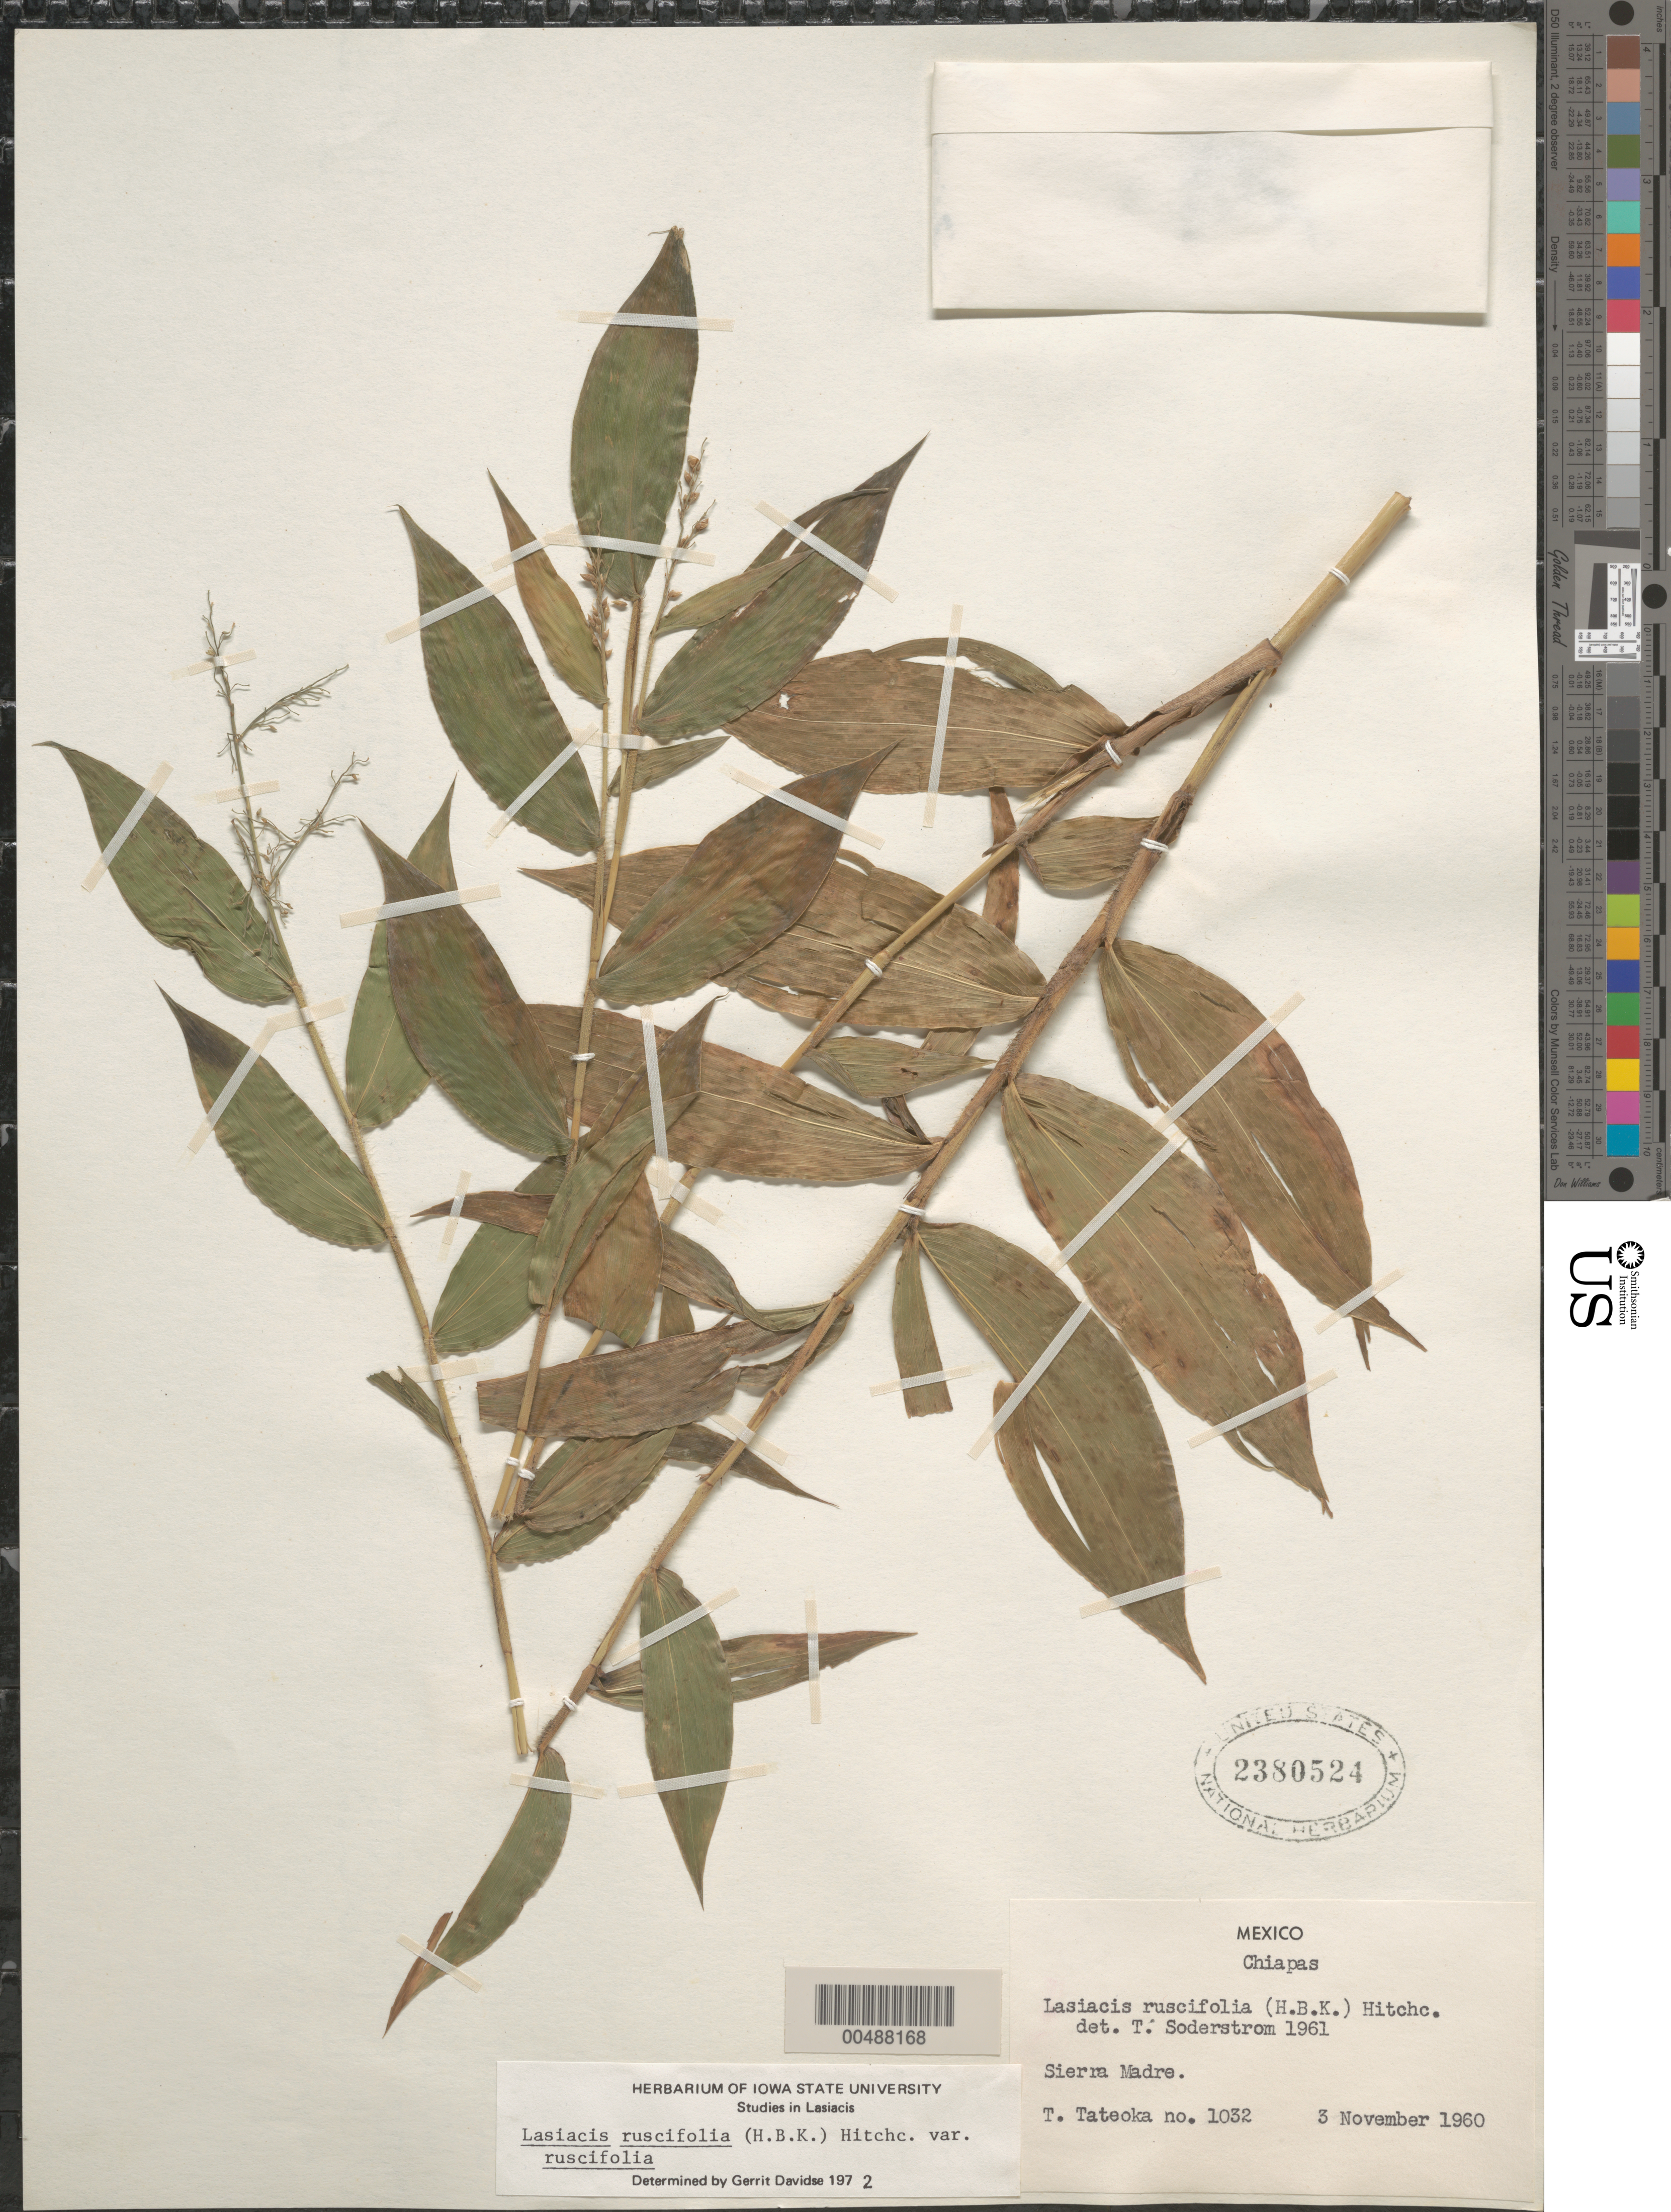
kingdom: Plantae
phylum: Tracheophyta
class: Liliopsida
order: Poales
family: Poaceae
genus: Lasiacis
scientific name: Lasiacis ruscifolia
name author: (Kunth) Hitchc.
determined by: Davidse, Gerrit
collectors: T. Tateoka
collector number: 1032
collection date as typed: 3 Nov 1960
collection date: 1960-11-03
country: Mexico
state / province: Chiapas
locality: Sierra Madre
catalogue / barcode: US 2380524